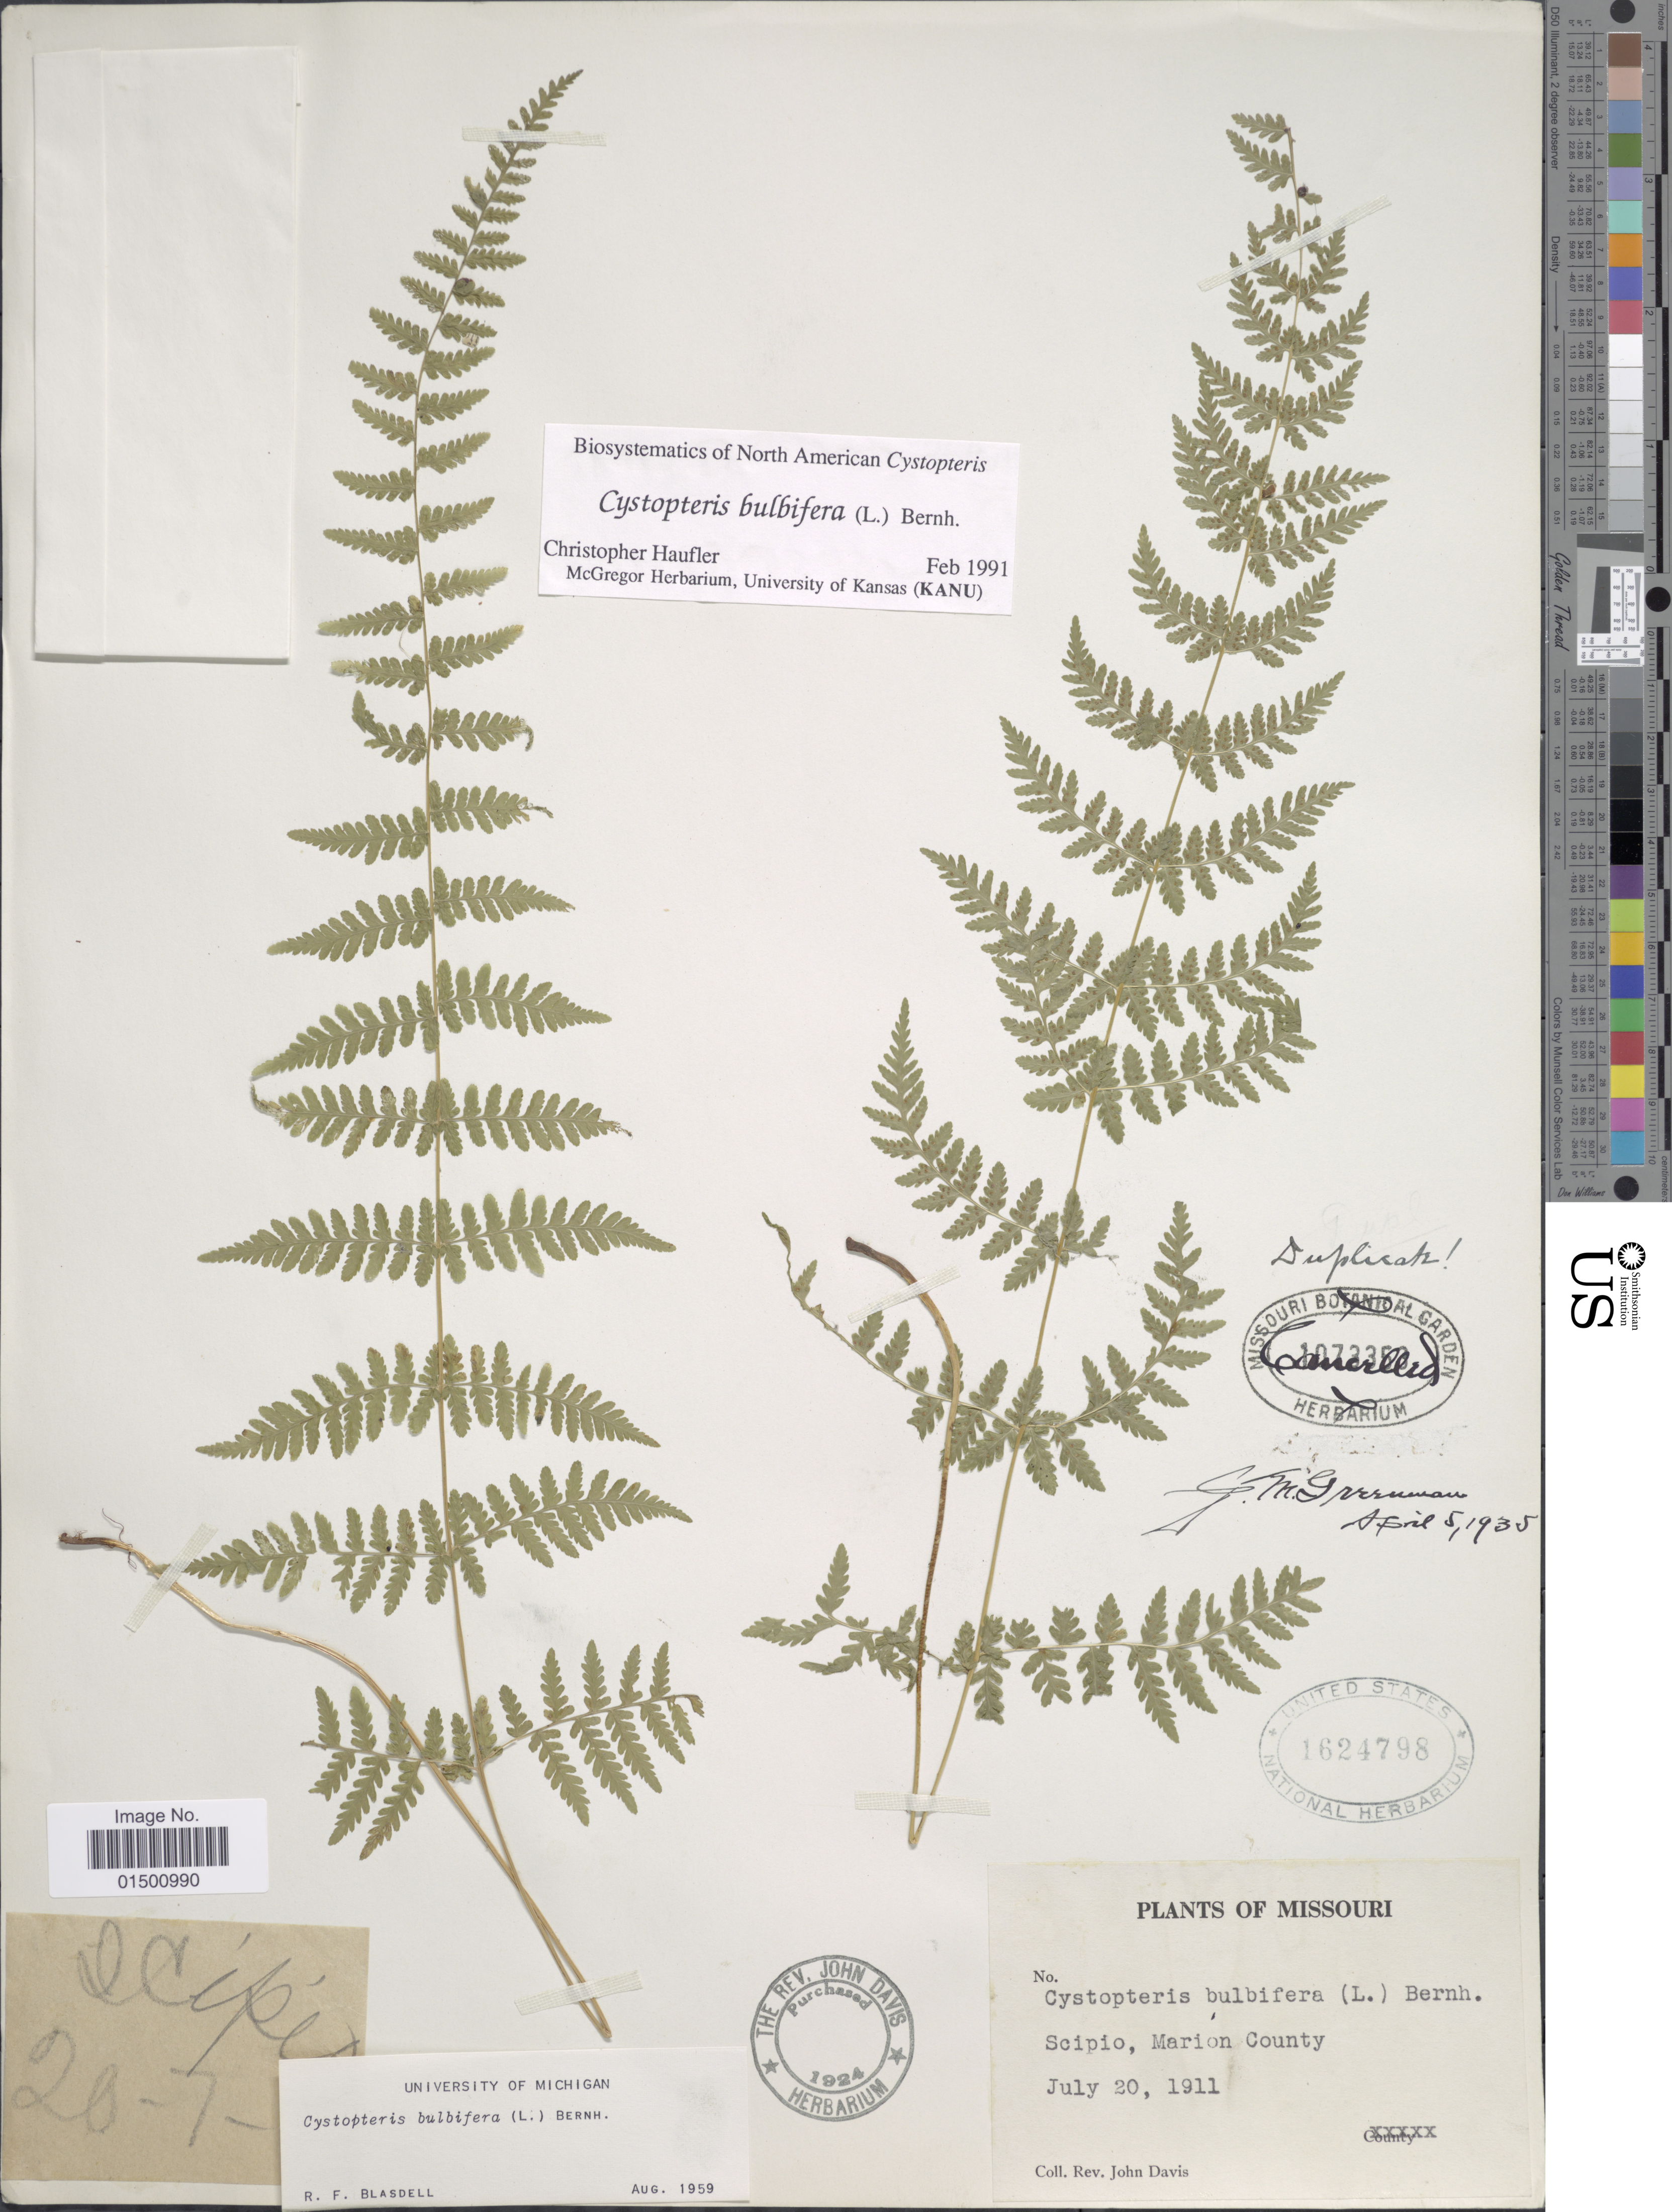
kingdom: Plantae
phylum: Tracheophyta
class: Polypodiopsida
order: Polypodiales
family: Cystopteridaceae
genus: Cystopteris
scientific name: Cystopteris bulbifera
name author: (L.) Bernh.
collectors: J. Davis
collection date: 1911-07-20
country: United States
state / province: Missouri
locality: Scipio, Marion County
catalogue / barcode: US 1624798